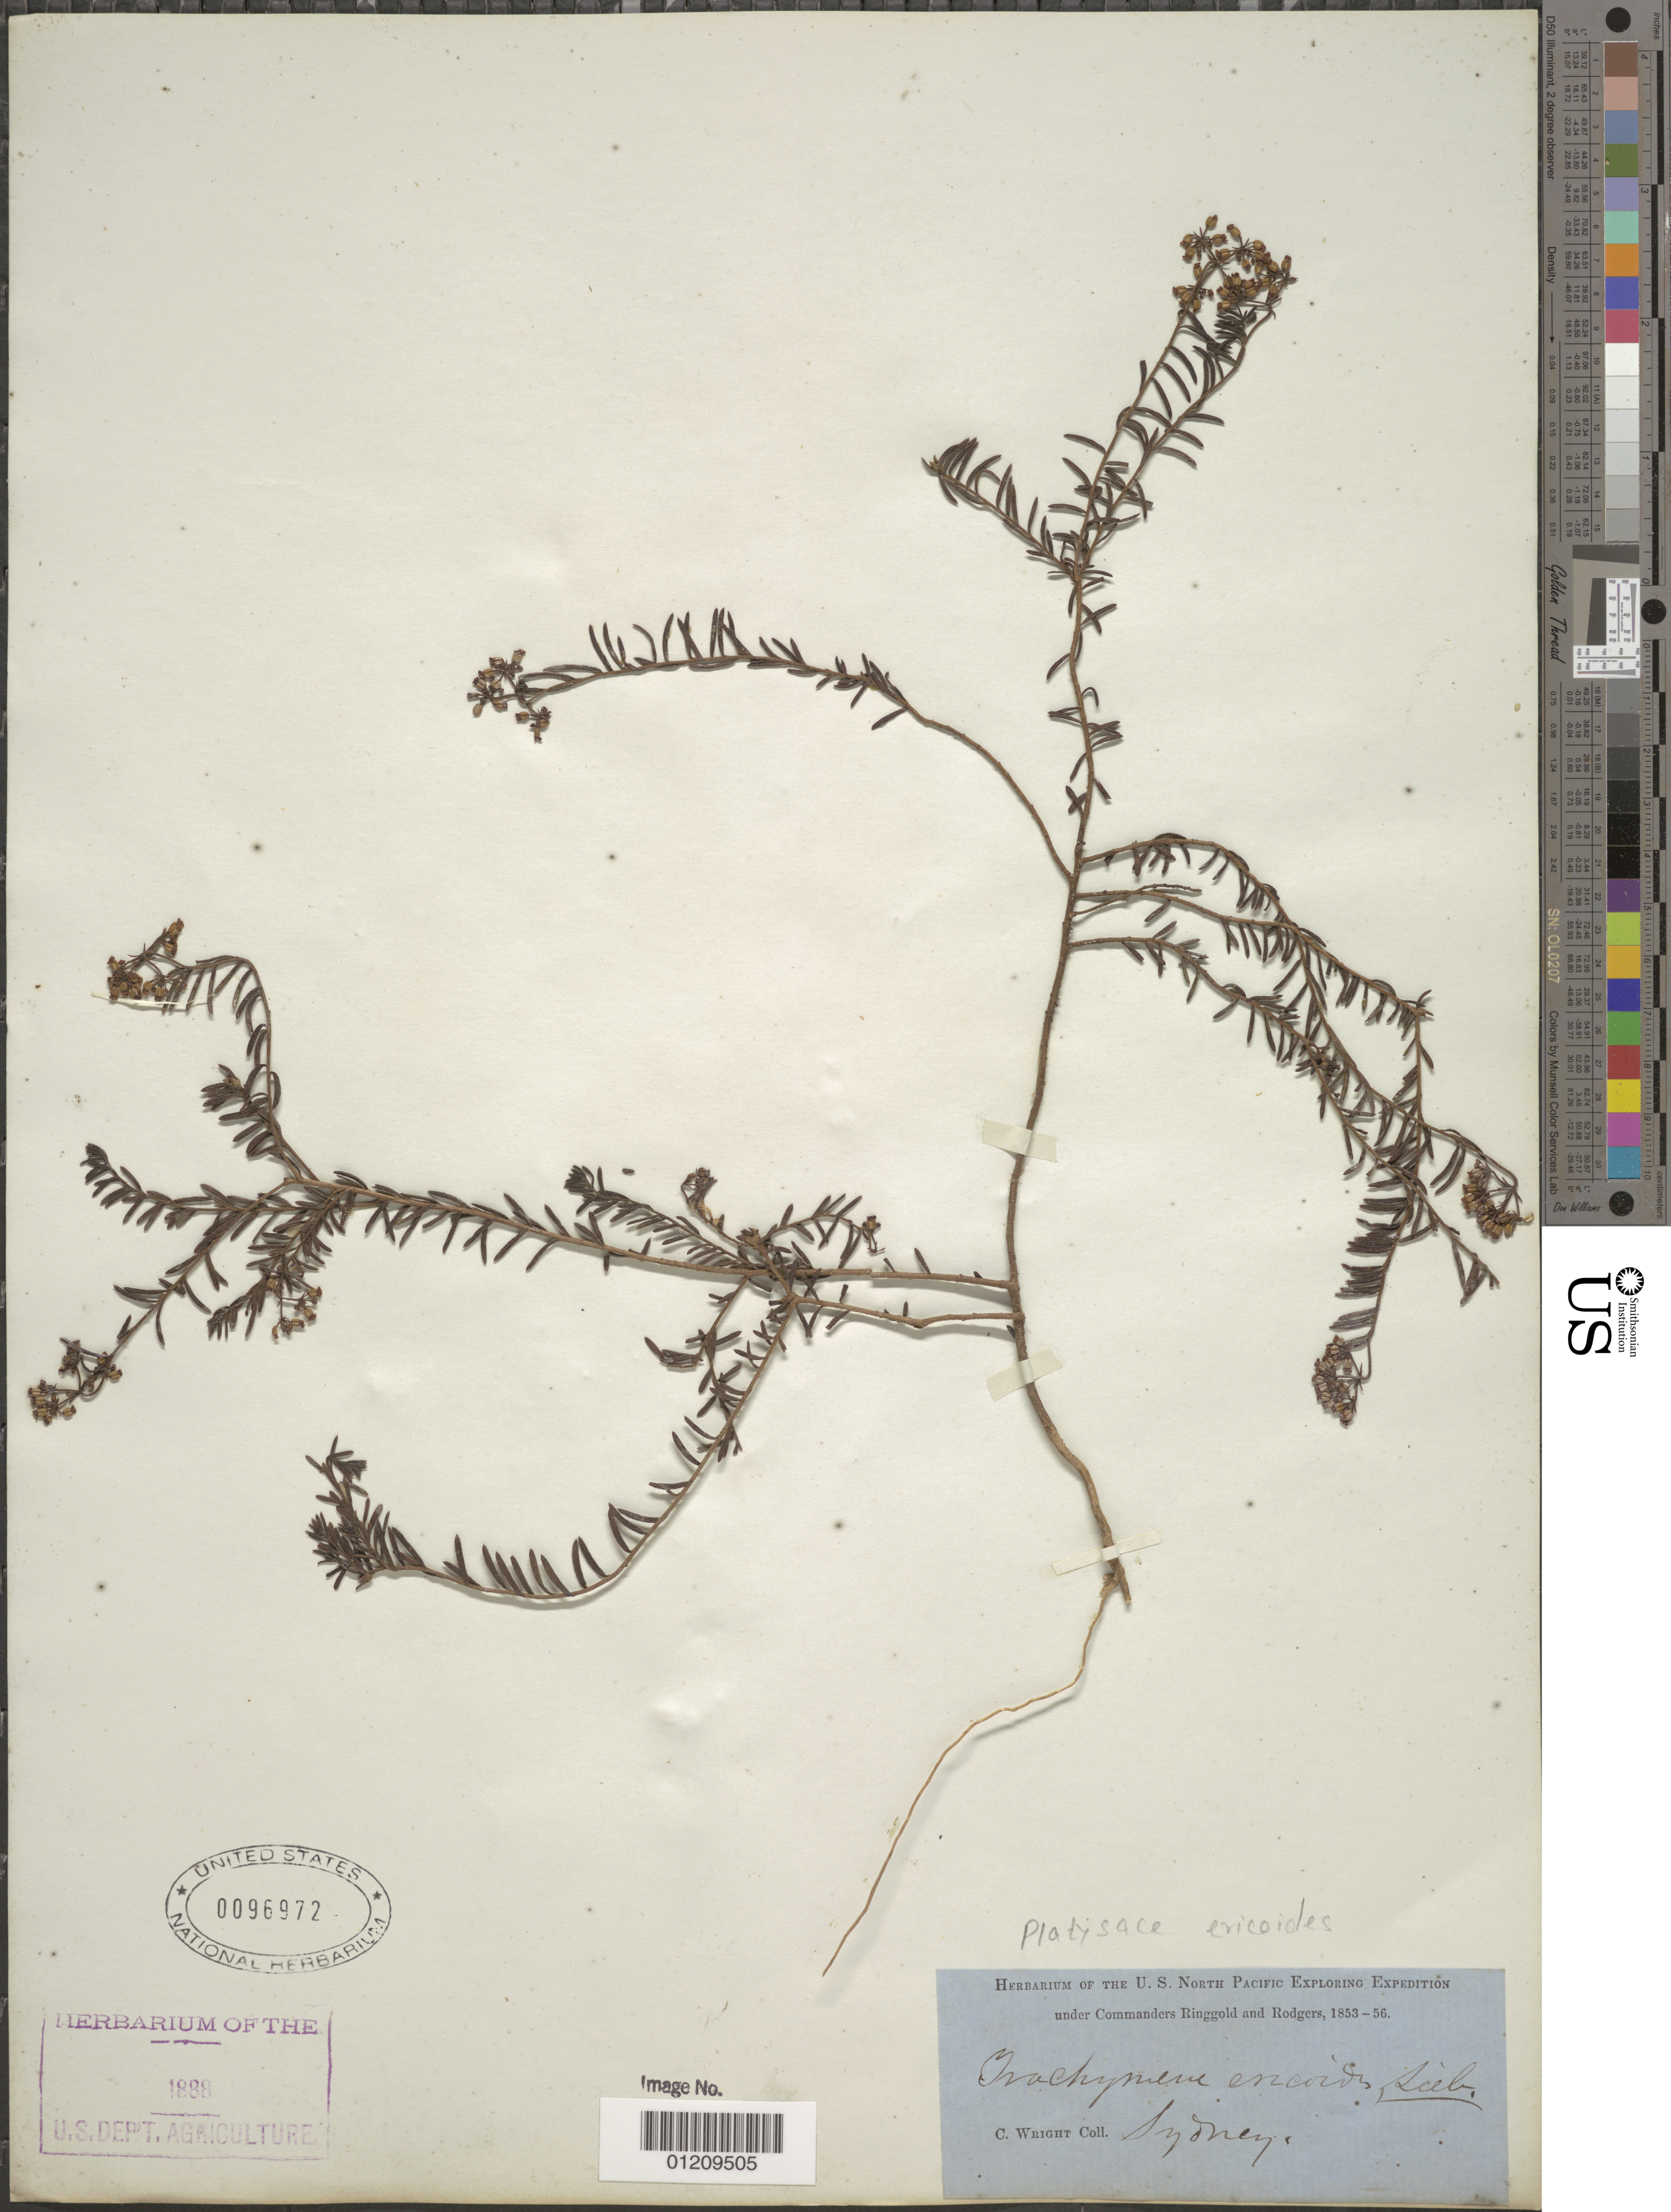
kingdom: Plantae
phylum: Tracheophyta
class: Magnoliopsida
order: Apiales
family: Apiaceae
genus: Platysace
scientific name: Platysace ericoides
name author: (Siebold ex DC.) C. Norman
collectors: C. Wright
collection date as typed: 1853 to -- -- 1856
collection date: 1853/1856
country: Australia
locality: Sydney.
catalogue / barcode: US 96972